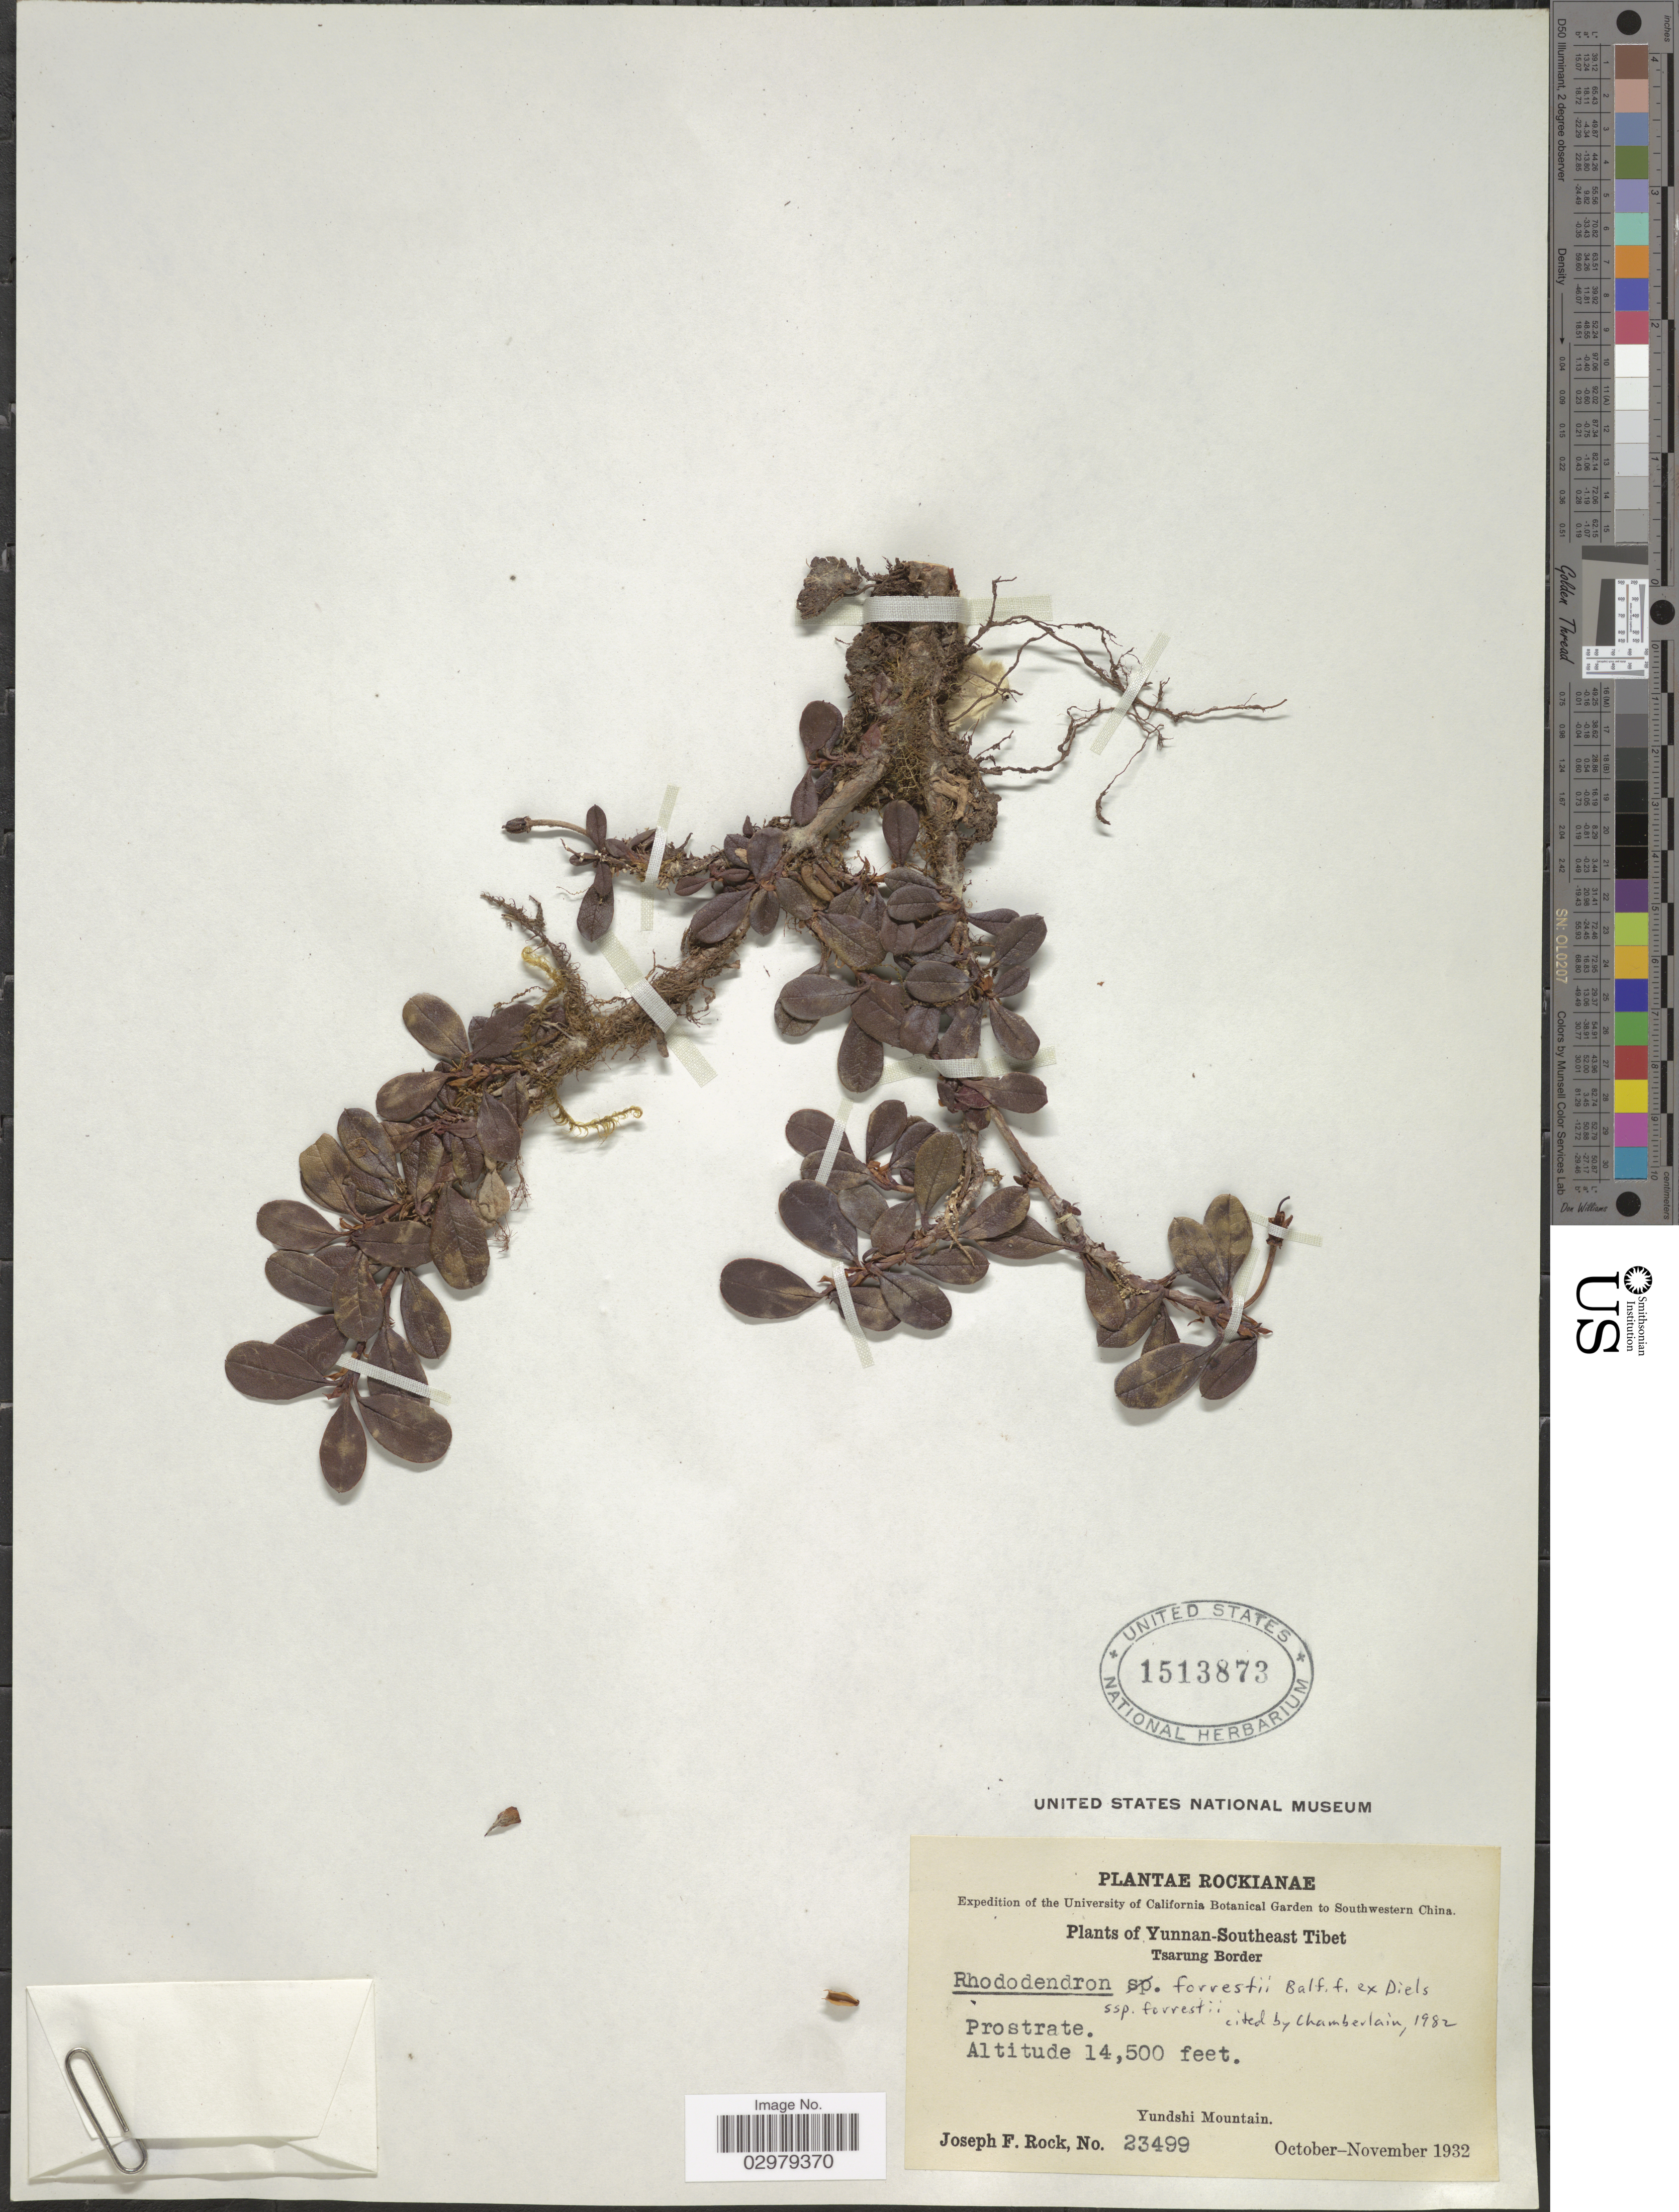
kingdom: Plantae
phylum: Tracheophyta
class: Magnoliopsida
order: Ericales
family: Ericaceae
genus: Rhododendron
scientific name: Rhododendron sp.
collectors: J. F. Rock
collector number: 23499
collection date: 1932-10/1932-11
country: China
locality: Southwestern China. Yunnan-Southeast Tibet. Tsarung Border. Yundshi Mountain.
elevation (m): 4420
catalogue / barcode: US 1513873